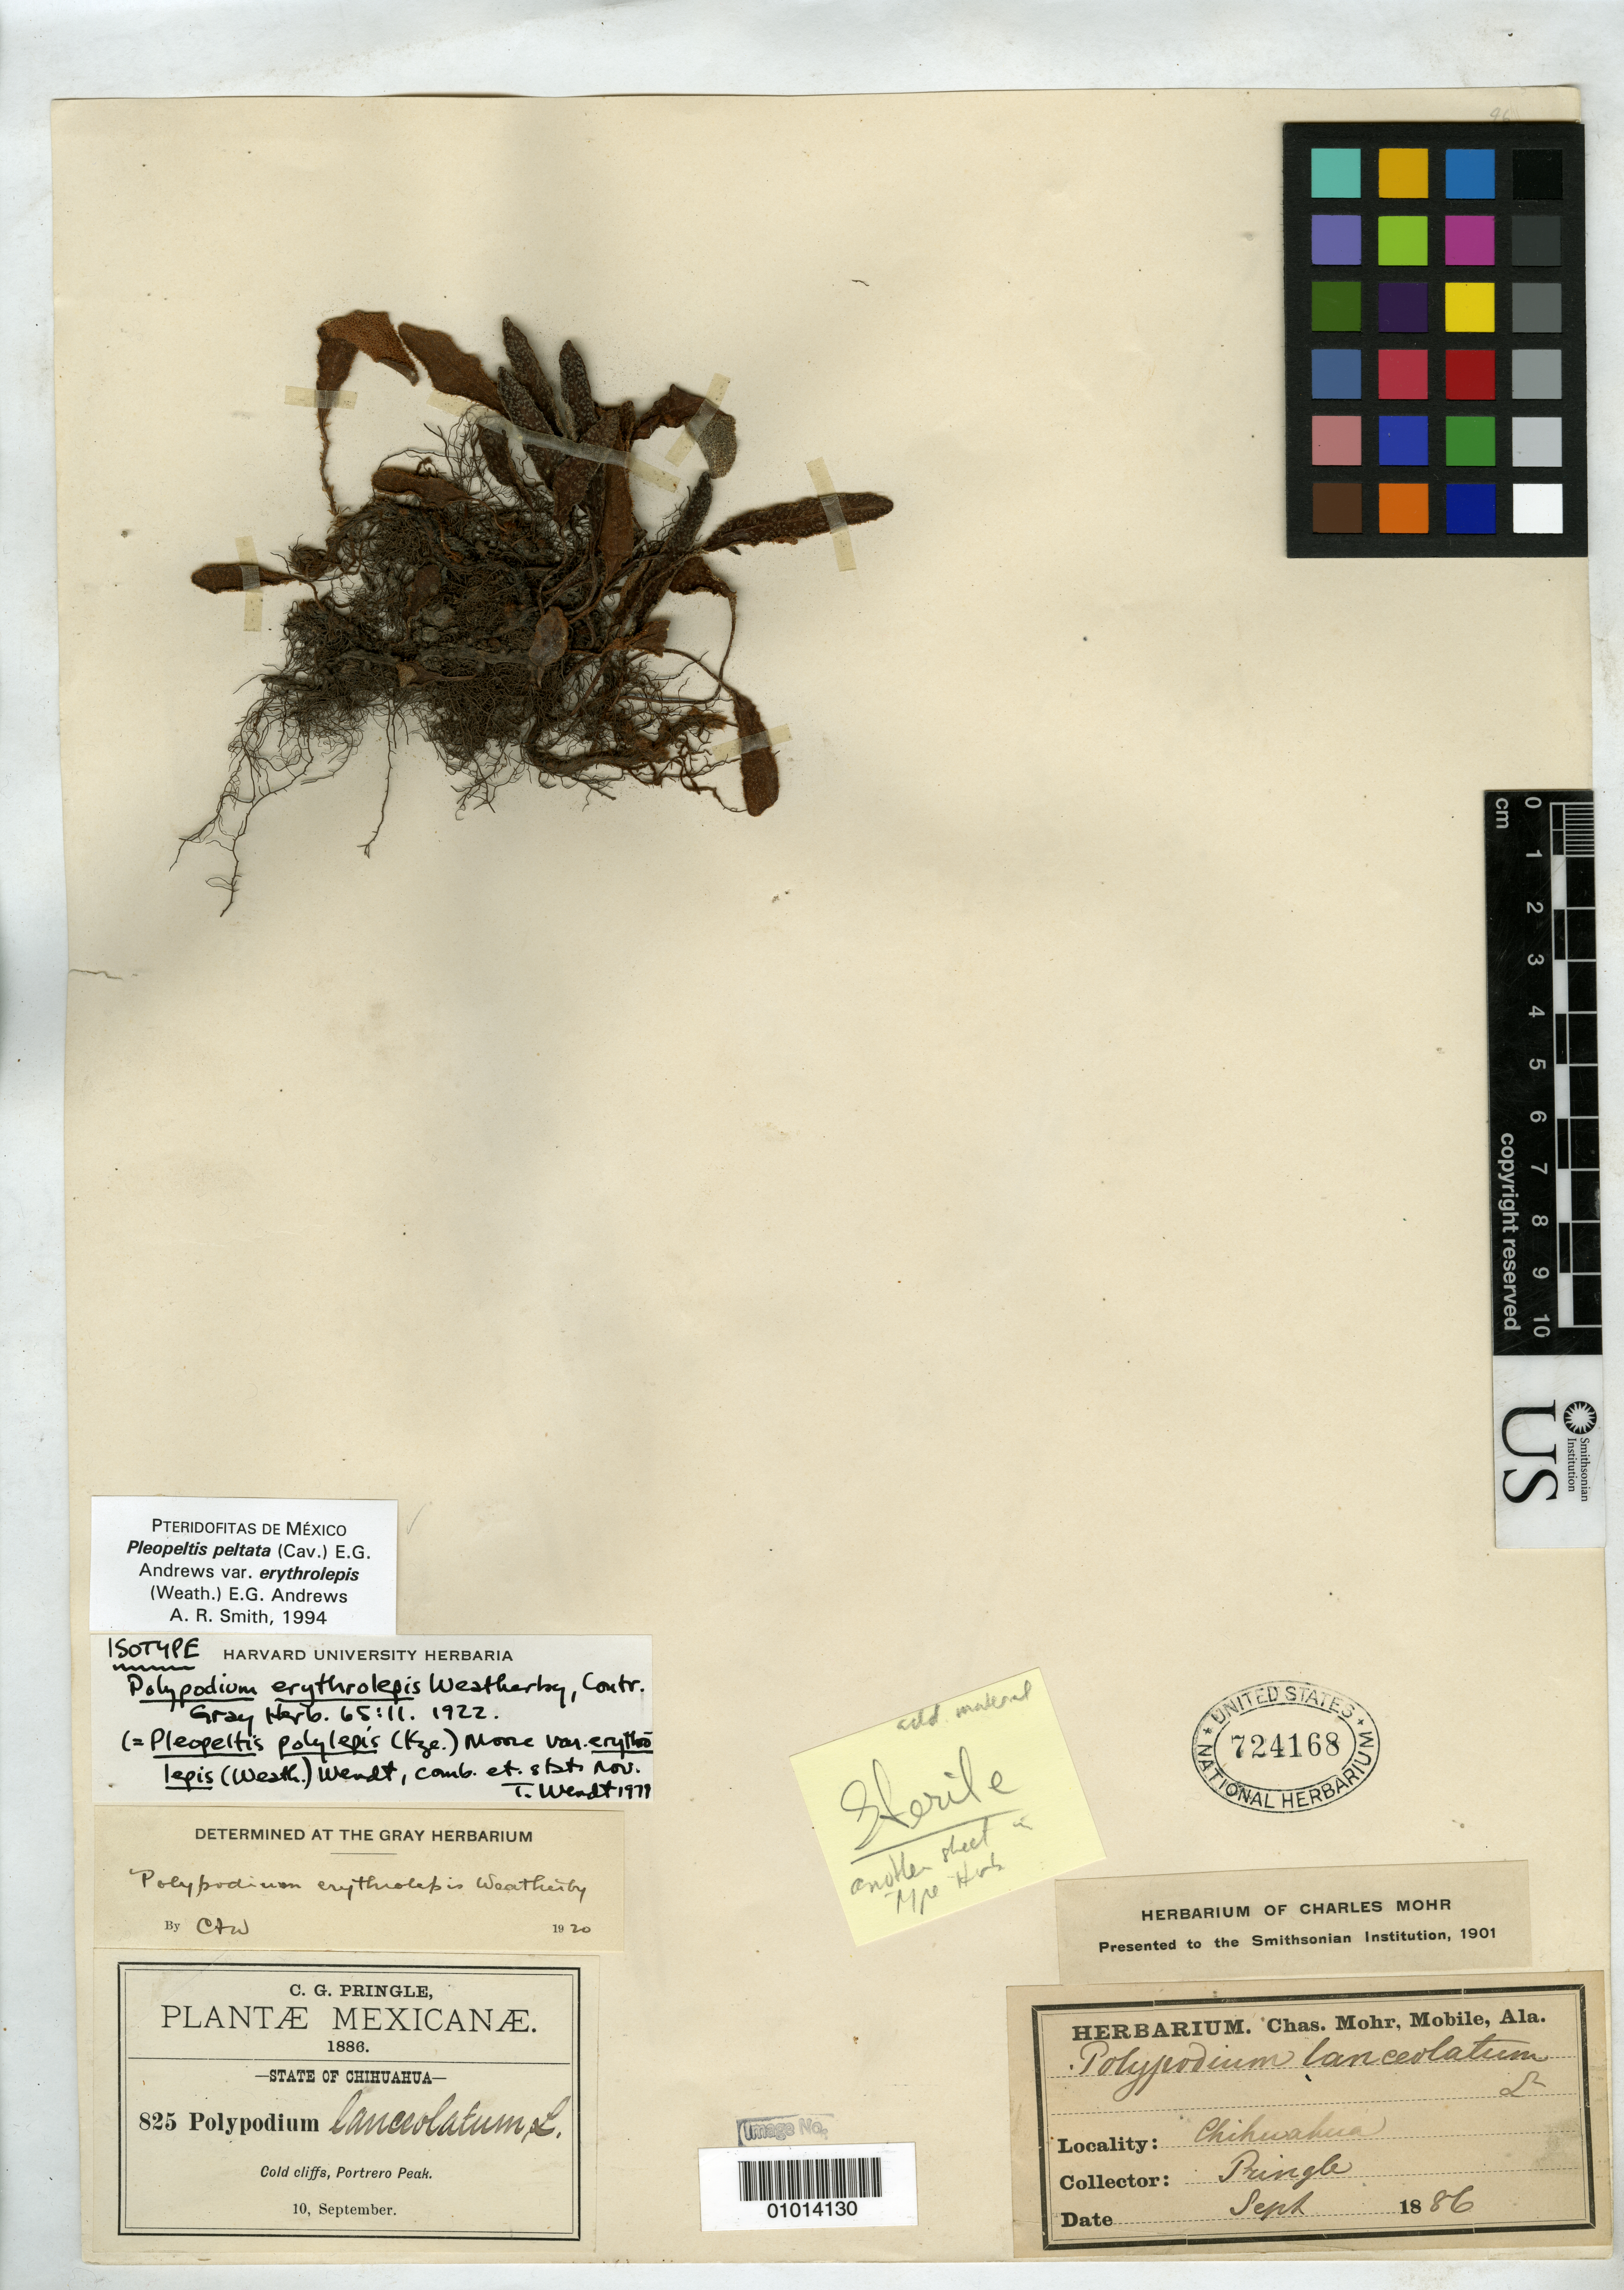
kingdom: Plantae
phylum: Tracheophyta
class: Polypodiopsida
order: Polypodiales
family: Polypodiaceae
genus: Polypodium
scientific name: Polypodium erythrolepis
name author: Weath.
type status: Isotype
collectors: C. G. Pringle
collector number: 825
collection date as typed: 10 Sep 1886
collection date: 1886-09-10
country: Mexico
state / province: Chihuahua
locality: Cold cliffs, Portrero Peak.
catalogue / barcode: US 724168